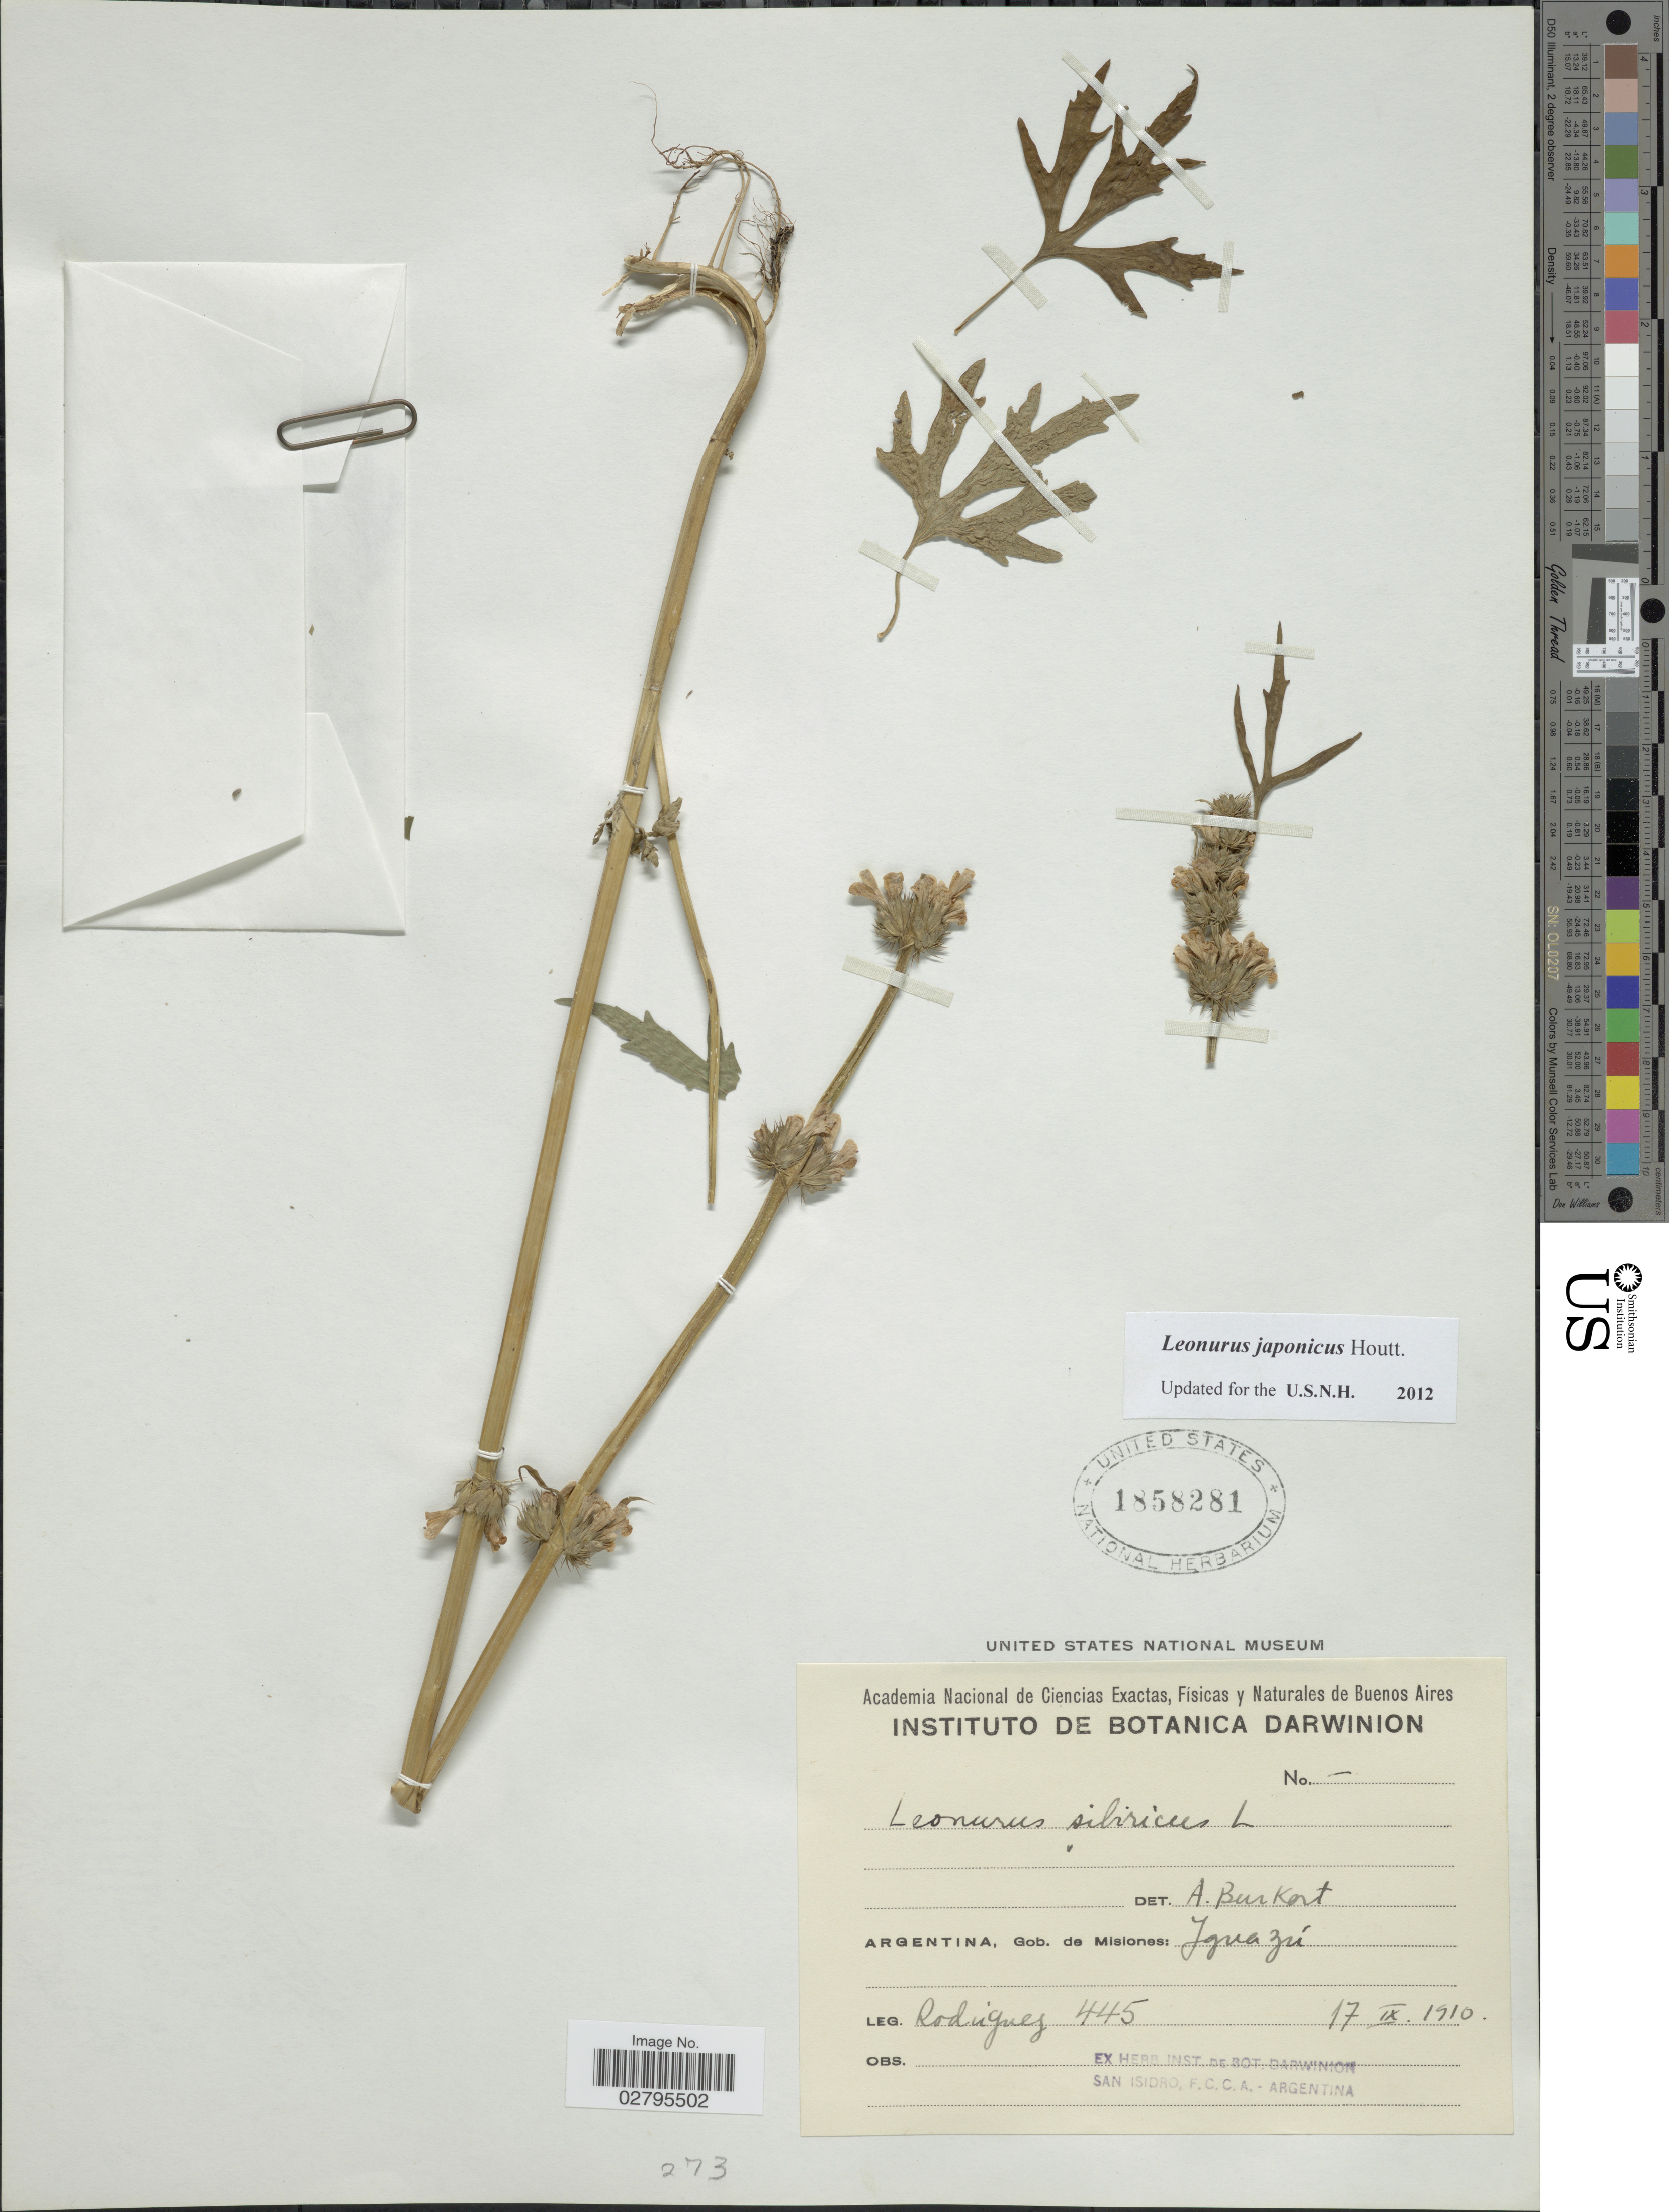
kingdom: Plantae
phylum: Tracheophyta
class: Magnoliopsida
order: Lamiales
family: Lamiaceae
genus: Leonurus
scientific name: Leonurus japonicus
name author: Houtt.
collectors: Rodriguez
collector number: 445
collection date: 1910-09-17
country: Argentina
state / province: Misiones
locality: Gob. de Misiones: Iguazú.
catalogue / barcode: US 1858281